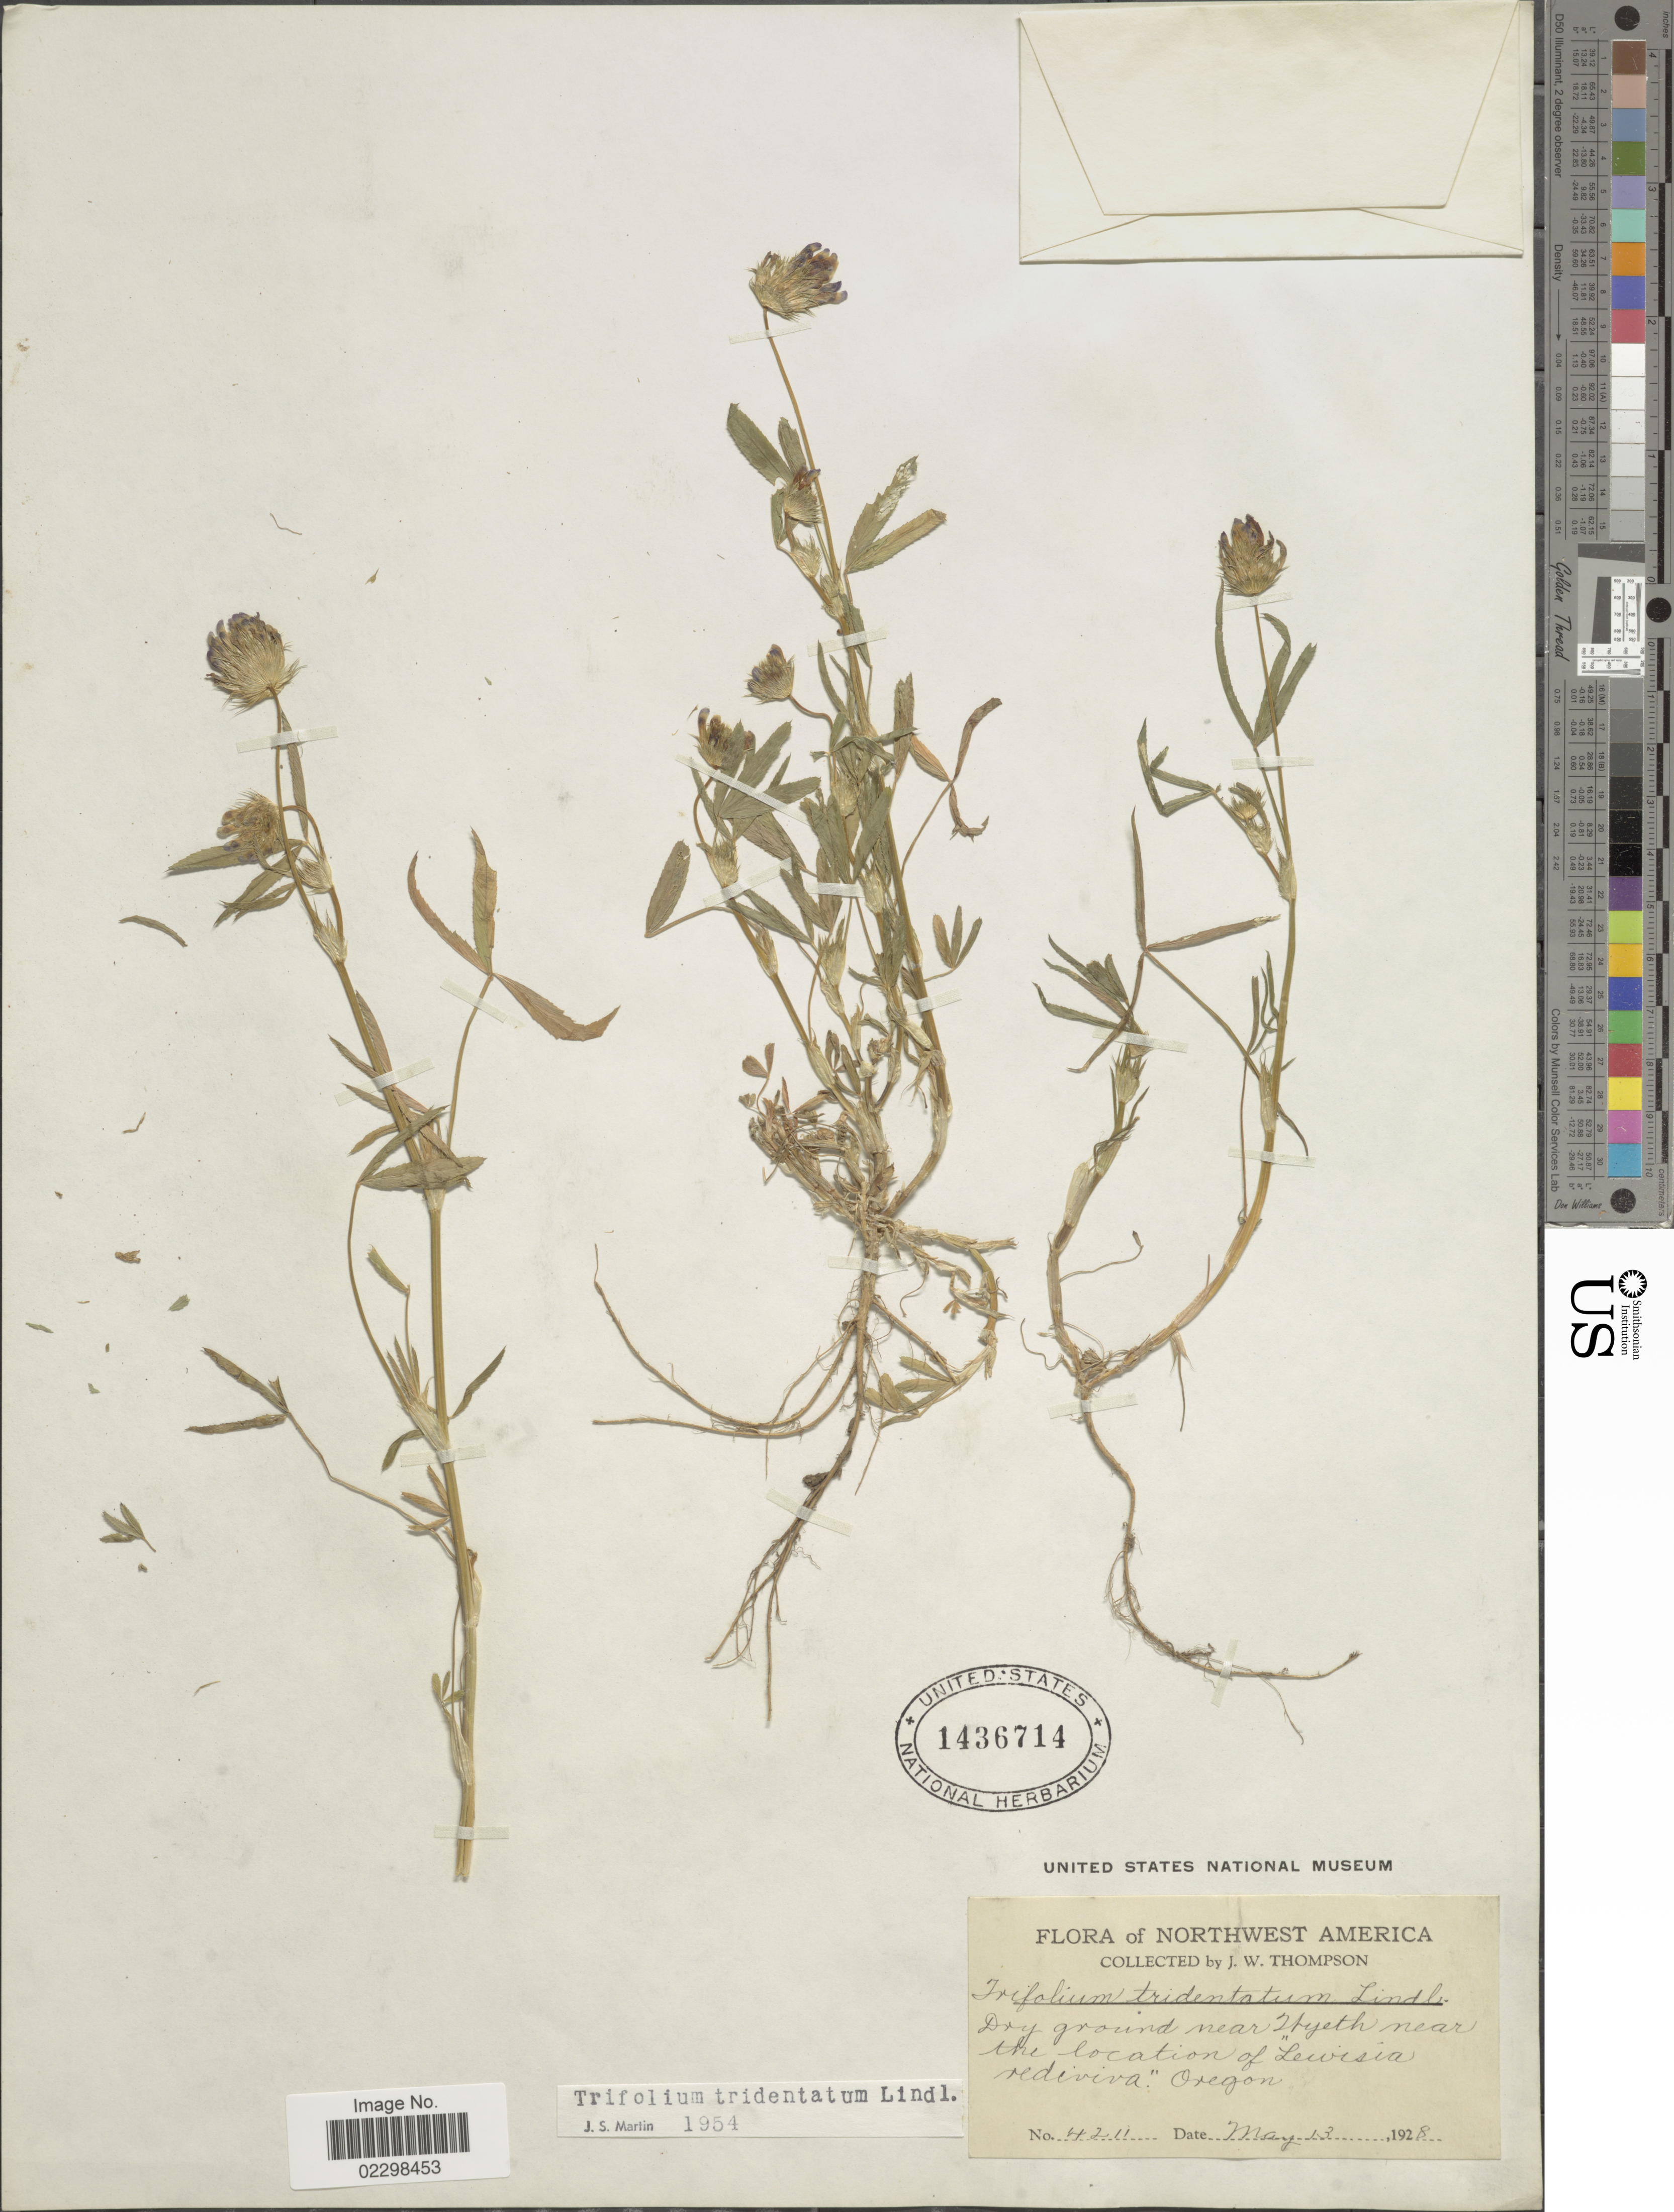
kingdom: Plantae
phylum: Tracheophyta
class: Magnoliopsida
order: Fabales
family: Fabaceae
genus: Trifolium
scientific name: Trifolium tridentatum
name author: Lindl.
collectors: J. W. Thompson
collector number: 4211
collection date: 1928-05-13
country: United States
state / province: Oregon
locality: Northwest America, near Wyeth near the location of Lewisia rediviva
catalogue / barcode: US 1436714